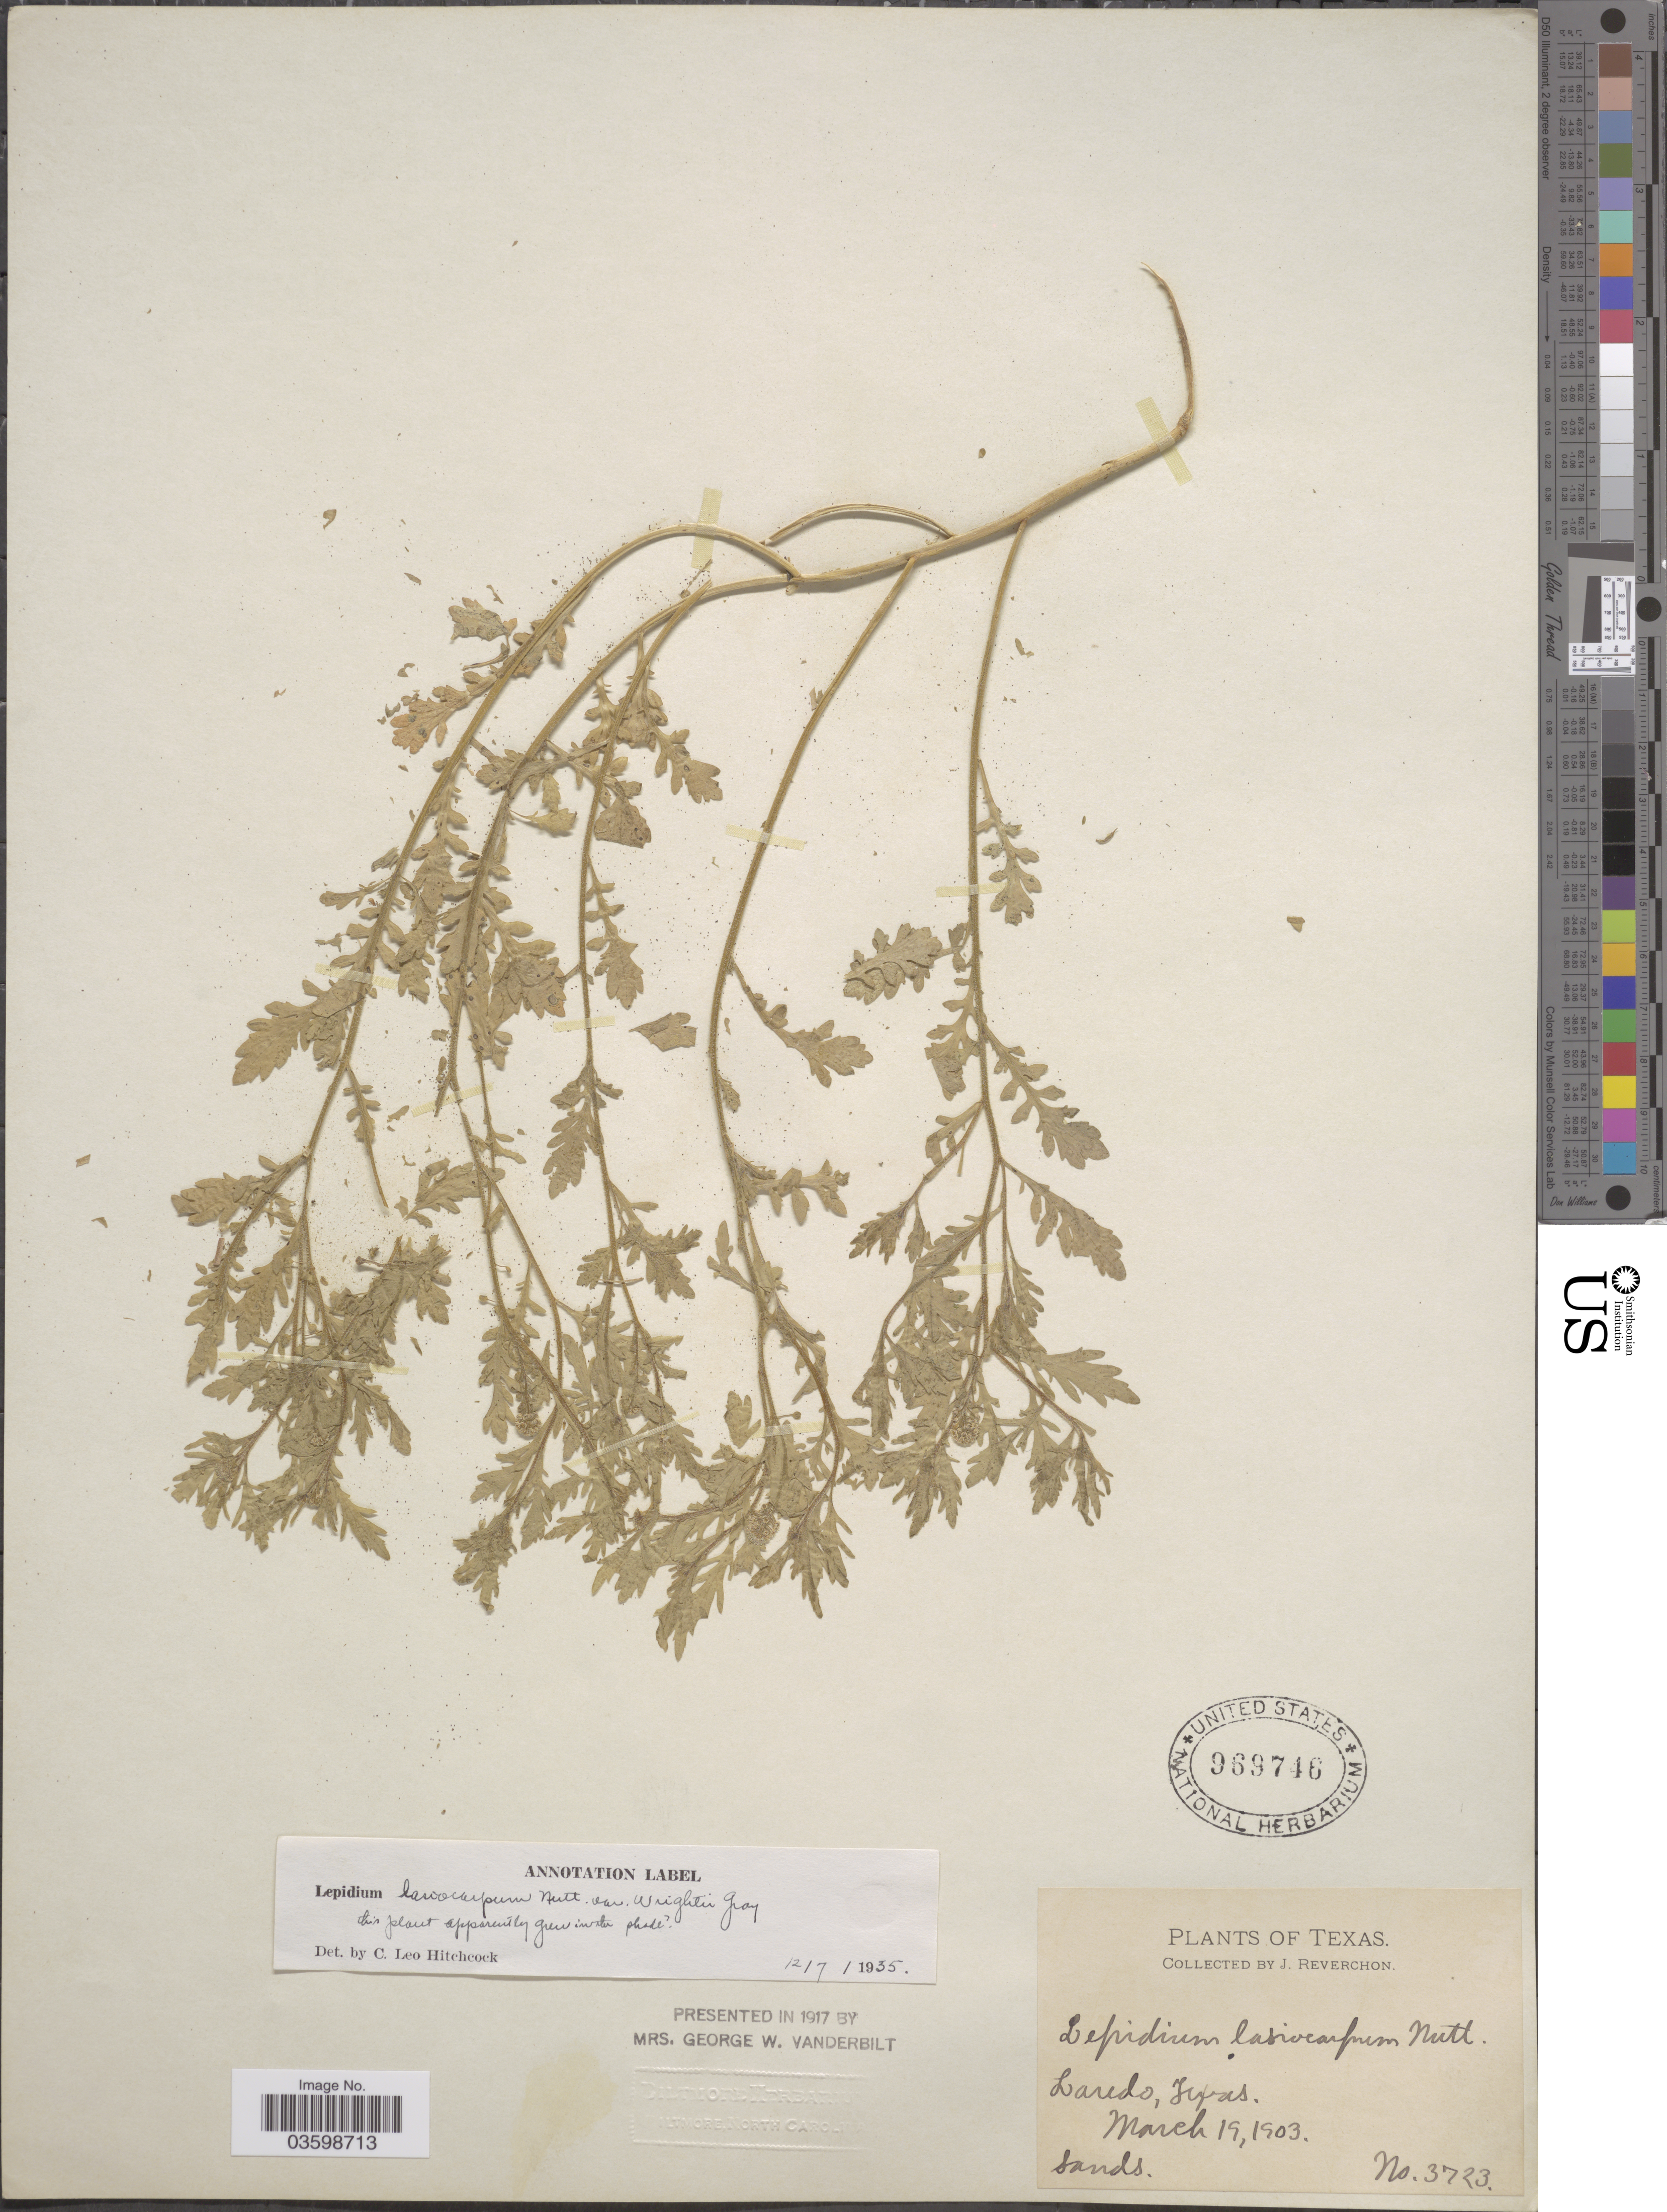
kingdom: Plantae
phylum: Tracheophyta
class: Magnoliopsida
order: Brassicales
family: Brassicaceae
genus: Lepidium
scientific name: Lepidium lasiocarpum var. wrightii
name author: (A. Gray) C.L. Hitchc.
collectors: J. Reverchon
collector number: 3723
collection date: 1903-03-19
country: United States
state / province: Texas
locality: Laredo.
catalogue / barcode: US 969746